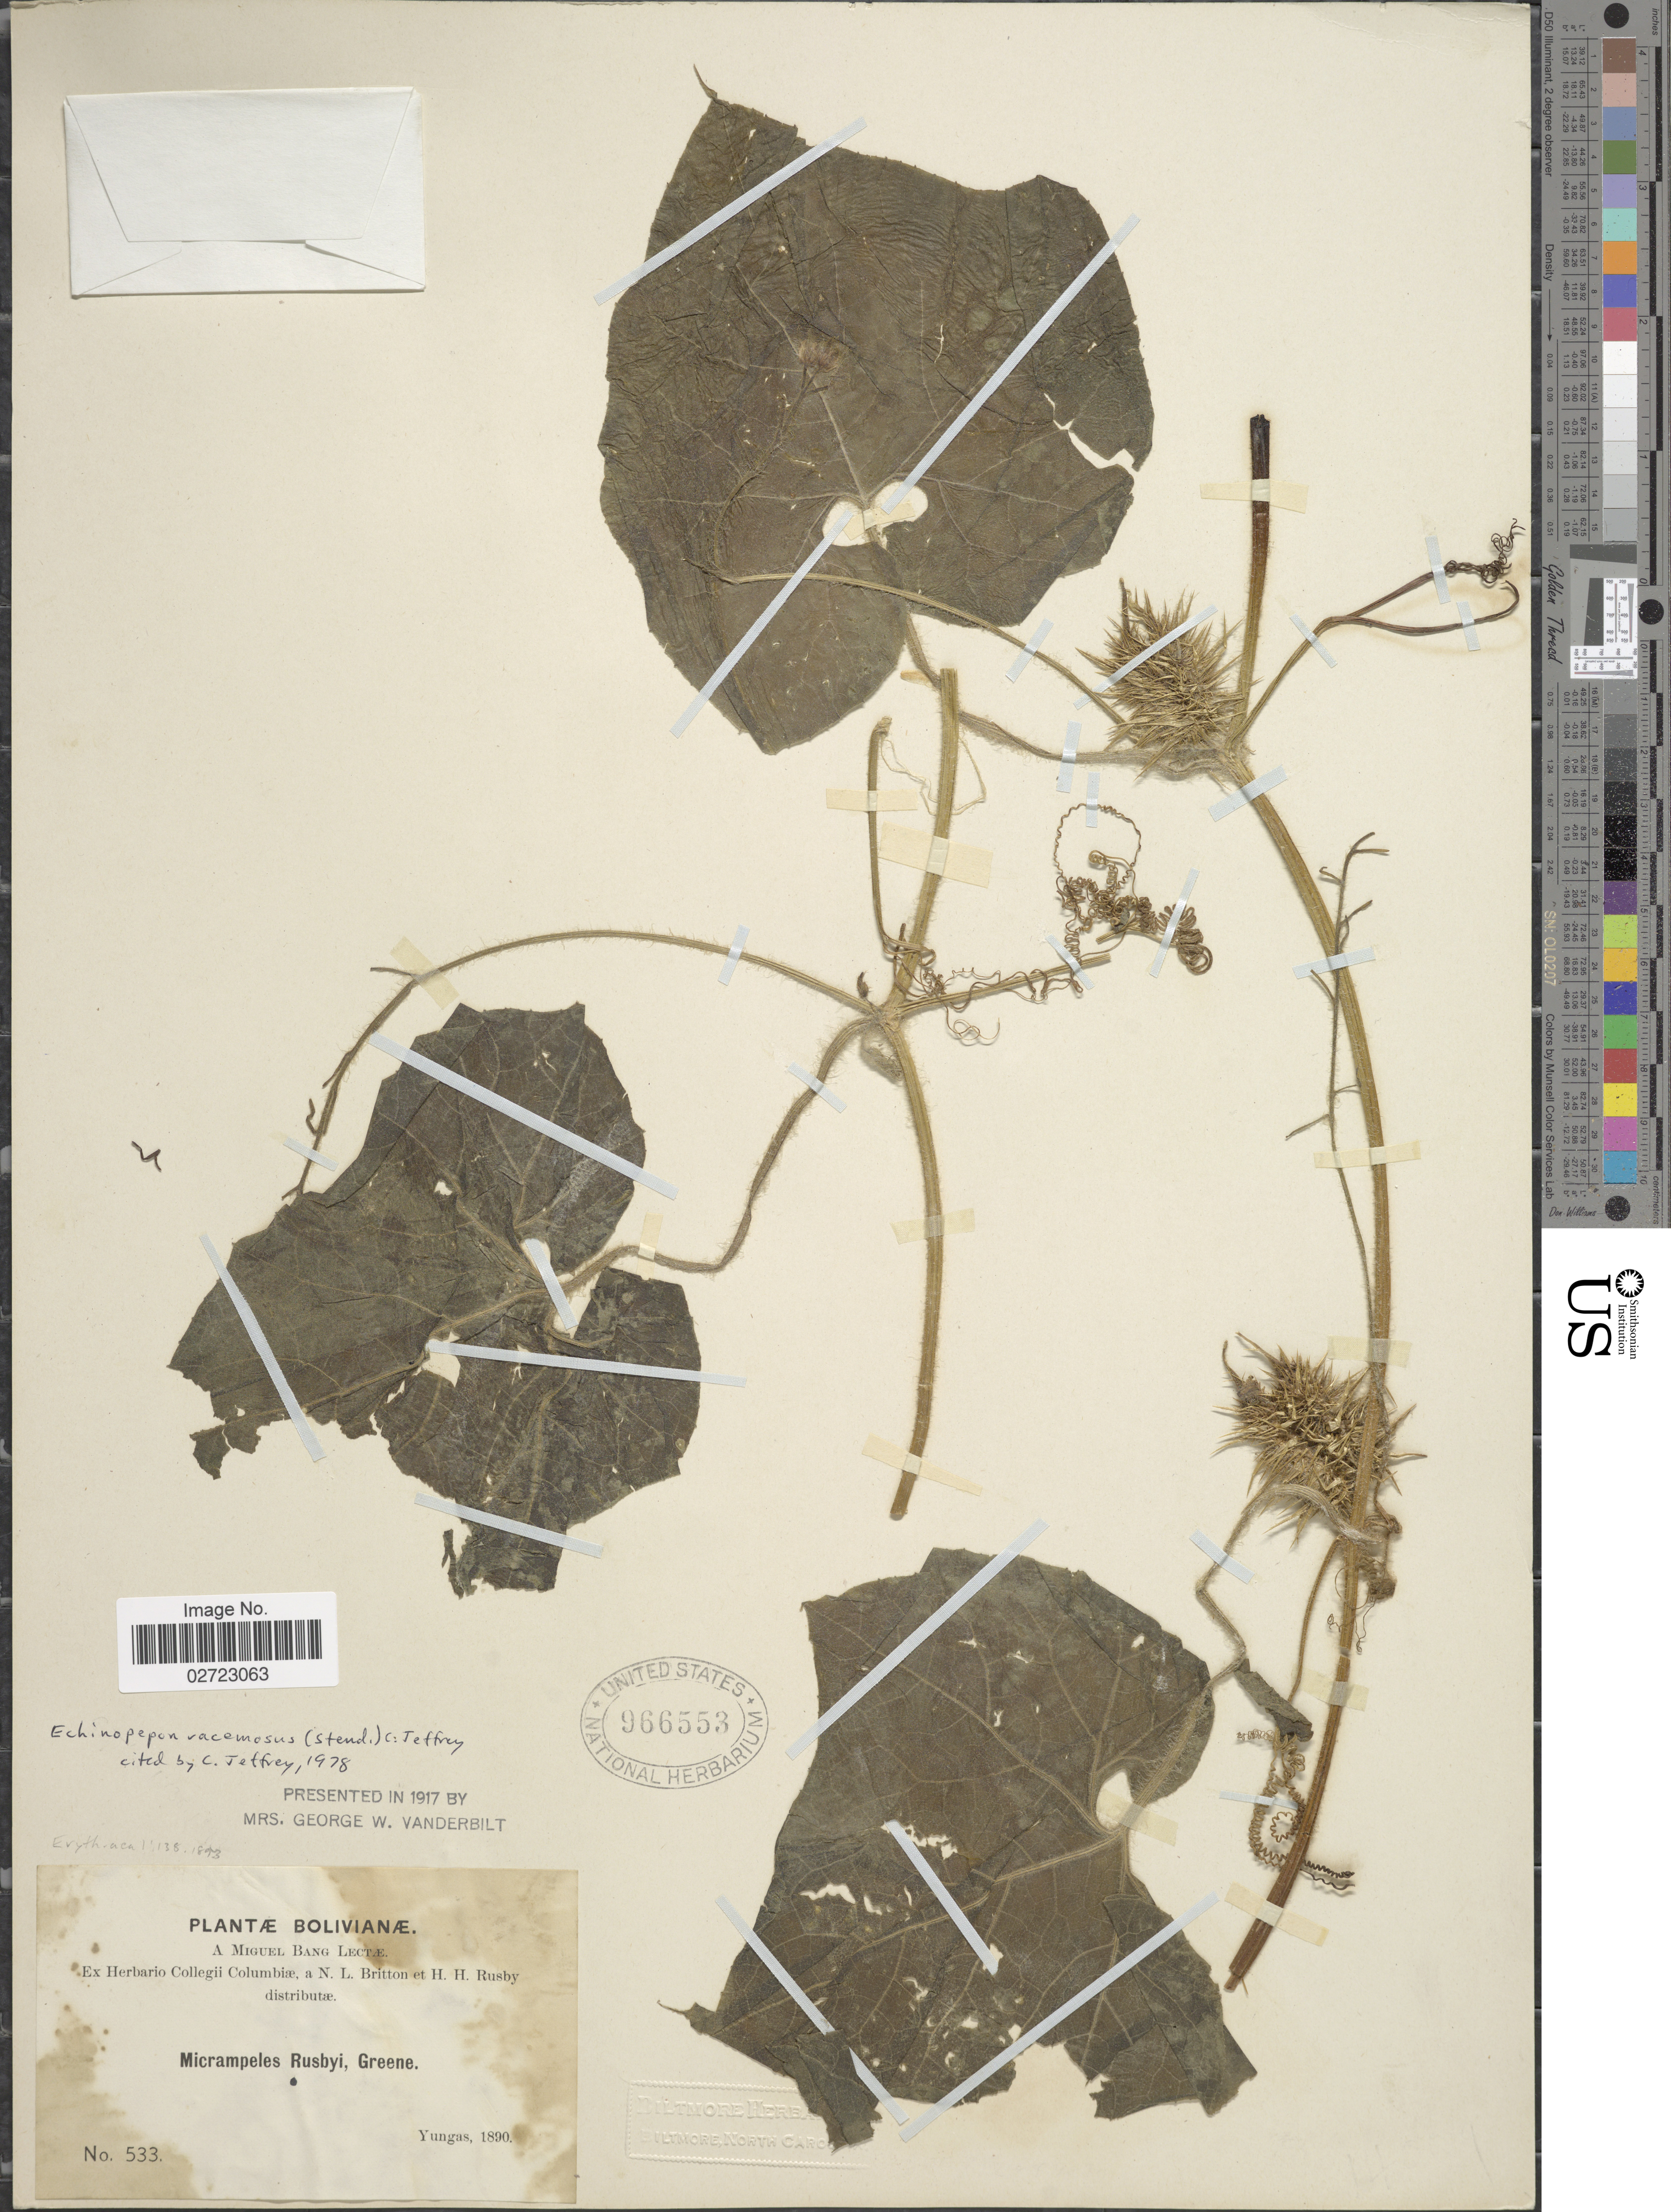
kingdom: Plantae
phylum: Tracheophyta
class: Magnoliopsida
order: Cucurbitales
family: Cucurbitaceae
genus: Echinopepon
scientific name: Echinopepon racemosus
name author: (Steud.) C. Jeffrey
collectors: M. Bang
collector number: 533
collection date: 1890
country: Bolivia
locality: Bolivianae, Yungas.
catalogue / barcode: US 966553